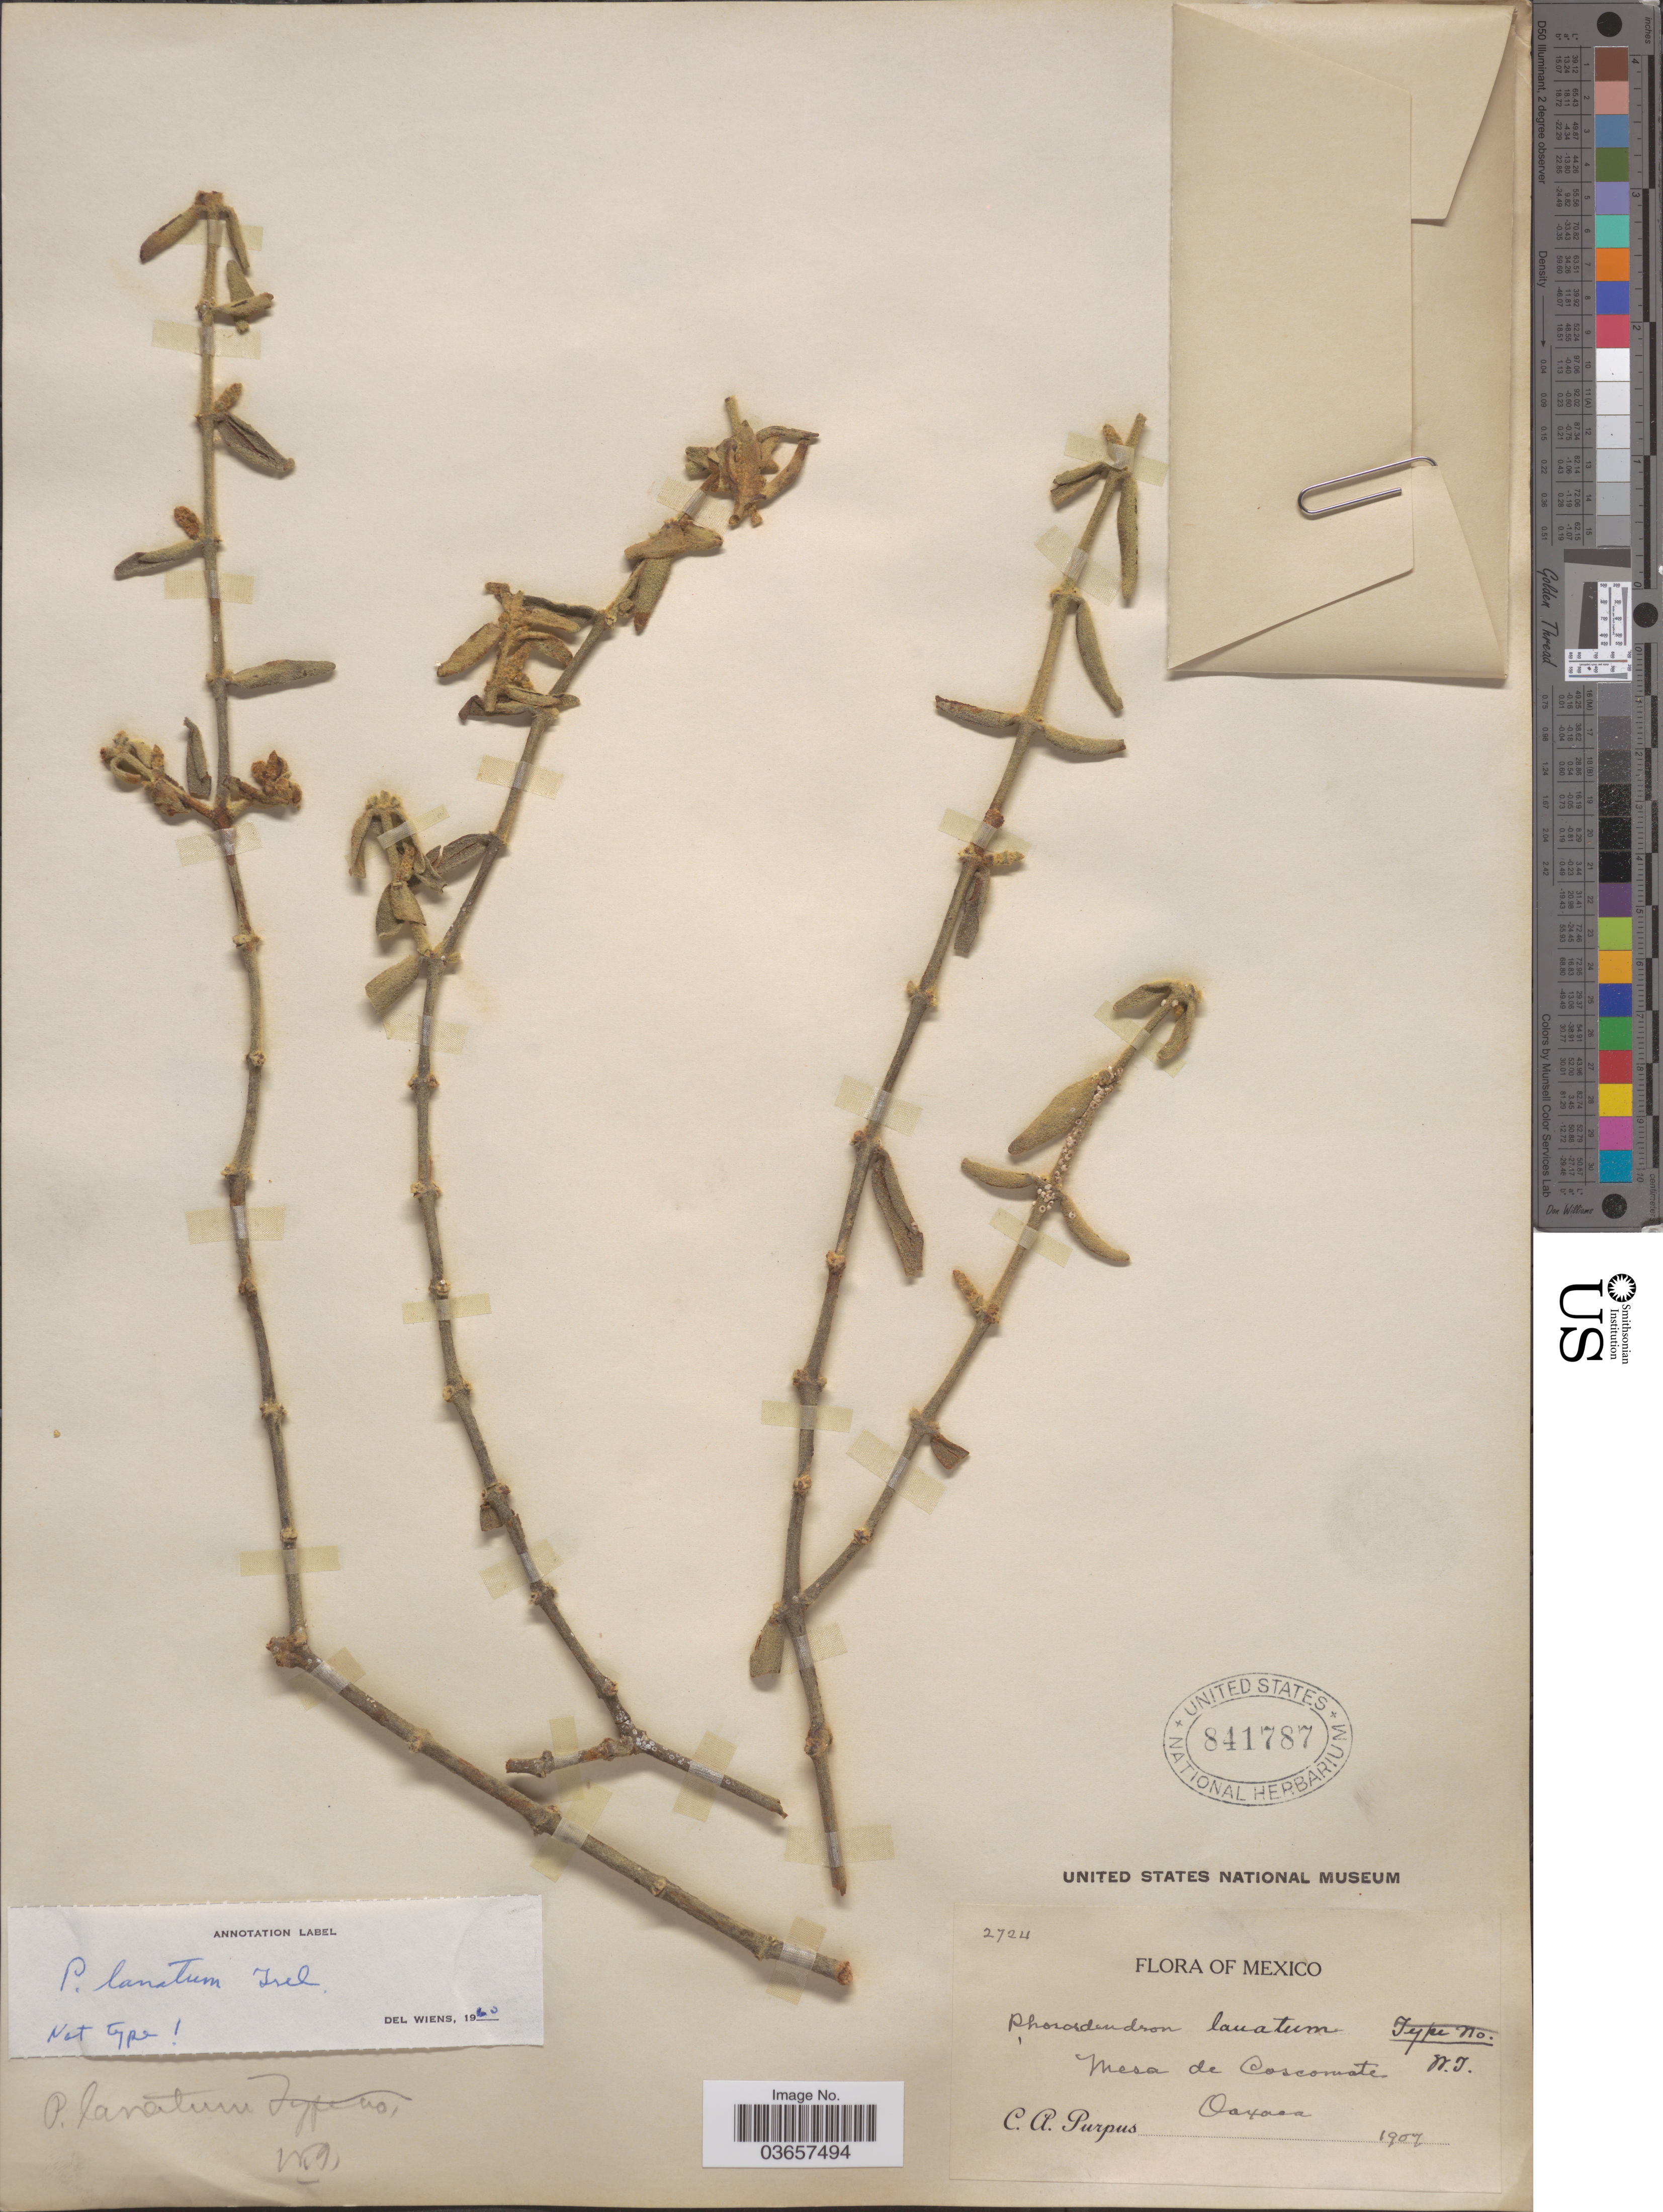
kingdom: Plantae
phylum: Tracheophyta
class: Magnoliopsida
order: Santalales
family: Viscaceae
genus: Phoradendron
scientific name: Phoradendron lanatum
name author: Trel.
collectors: C. A. Purpus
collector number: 2724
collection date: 1907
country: Mexico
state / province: Oaxaca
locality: Mesa de Coscomate.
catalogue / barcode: US 841787